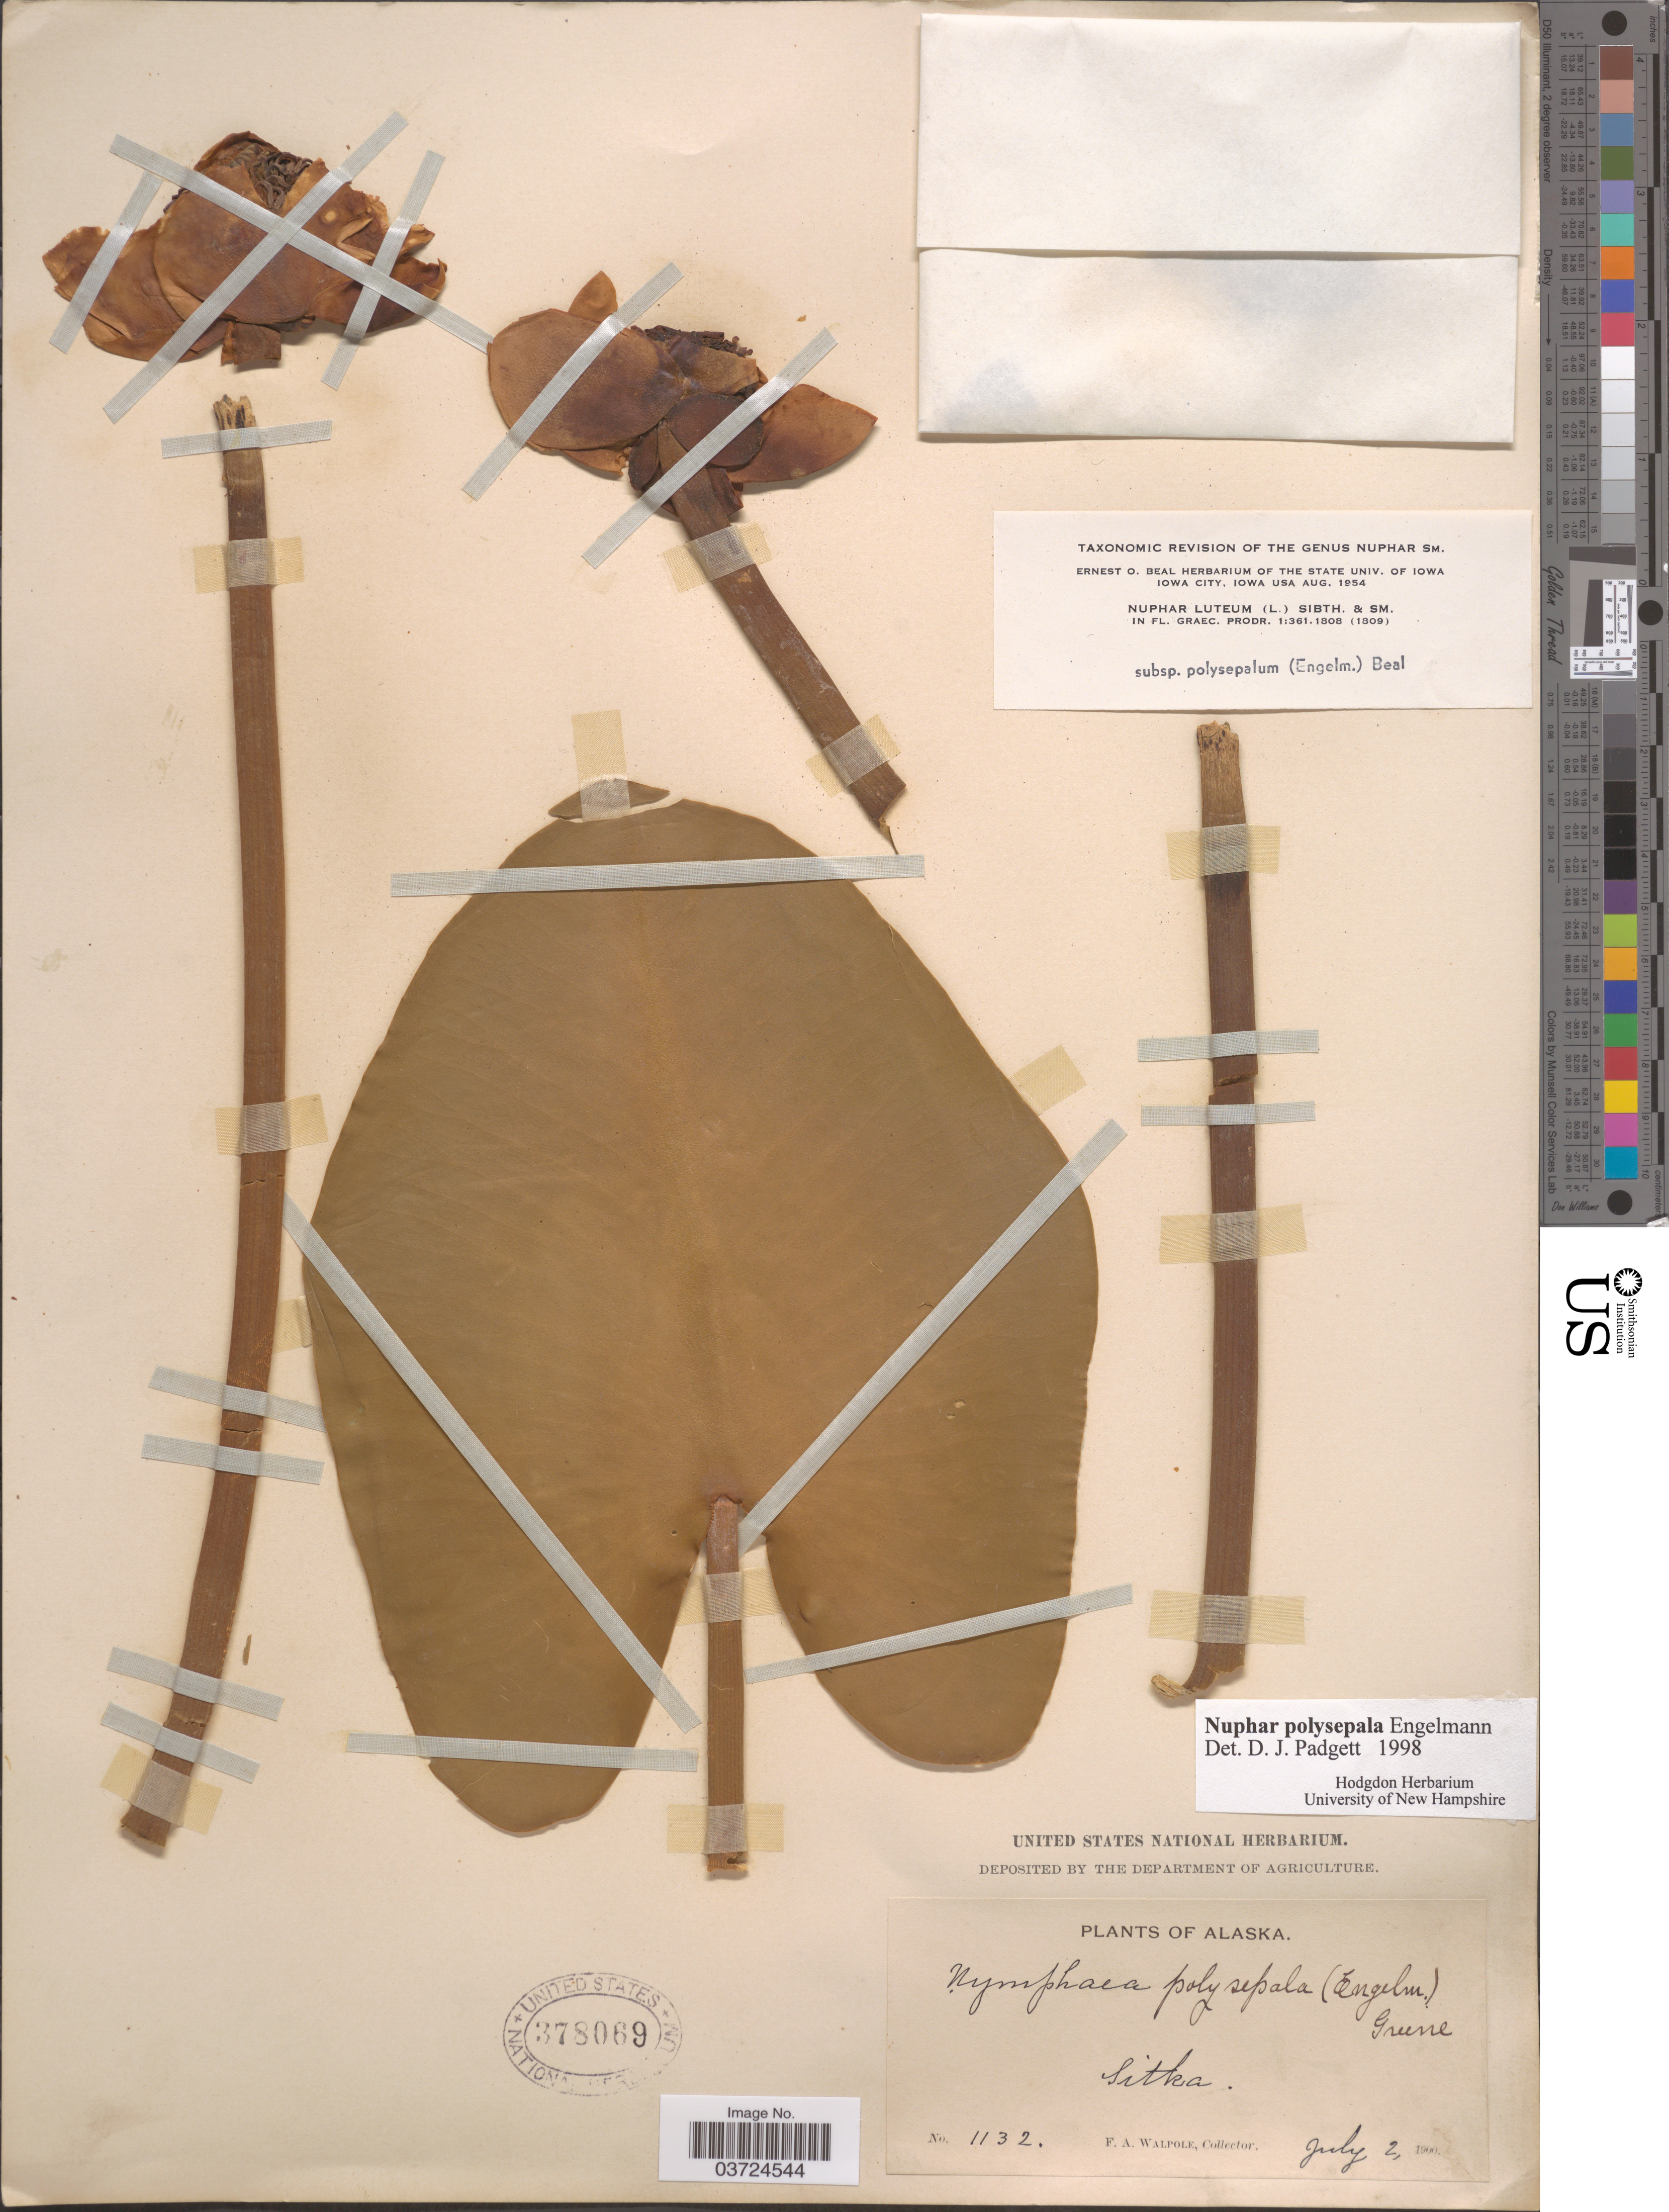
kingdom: Plantae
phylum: Tracheophyta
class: Magnoliopsida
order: Nymphaeales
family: Nymphaeaceae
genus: Nuphar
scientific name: Nuphar polysepala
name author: Englem.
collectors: F. Walpole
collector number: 1132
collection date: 1900-07-02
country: United States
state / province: Alaska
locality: Sitka.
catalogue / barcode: US 378069